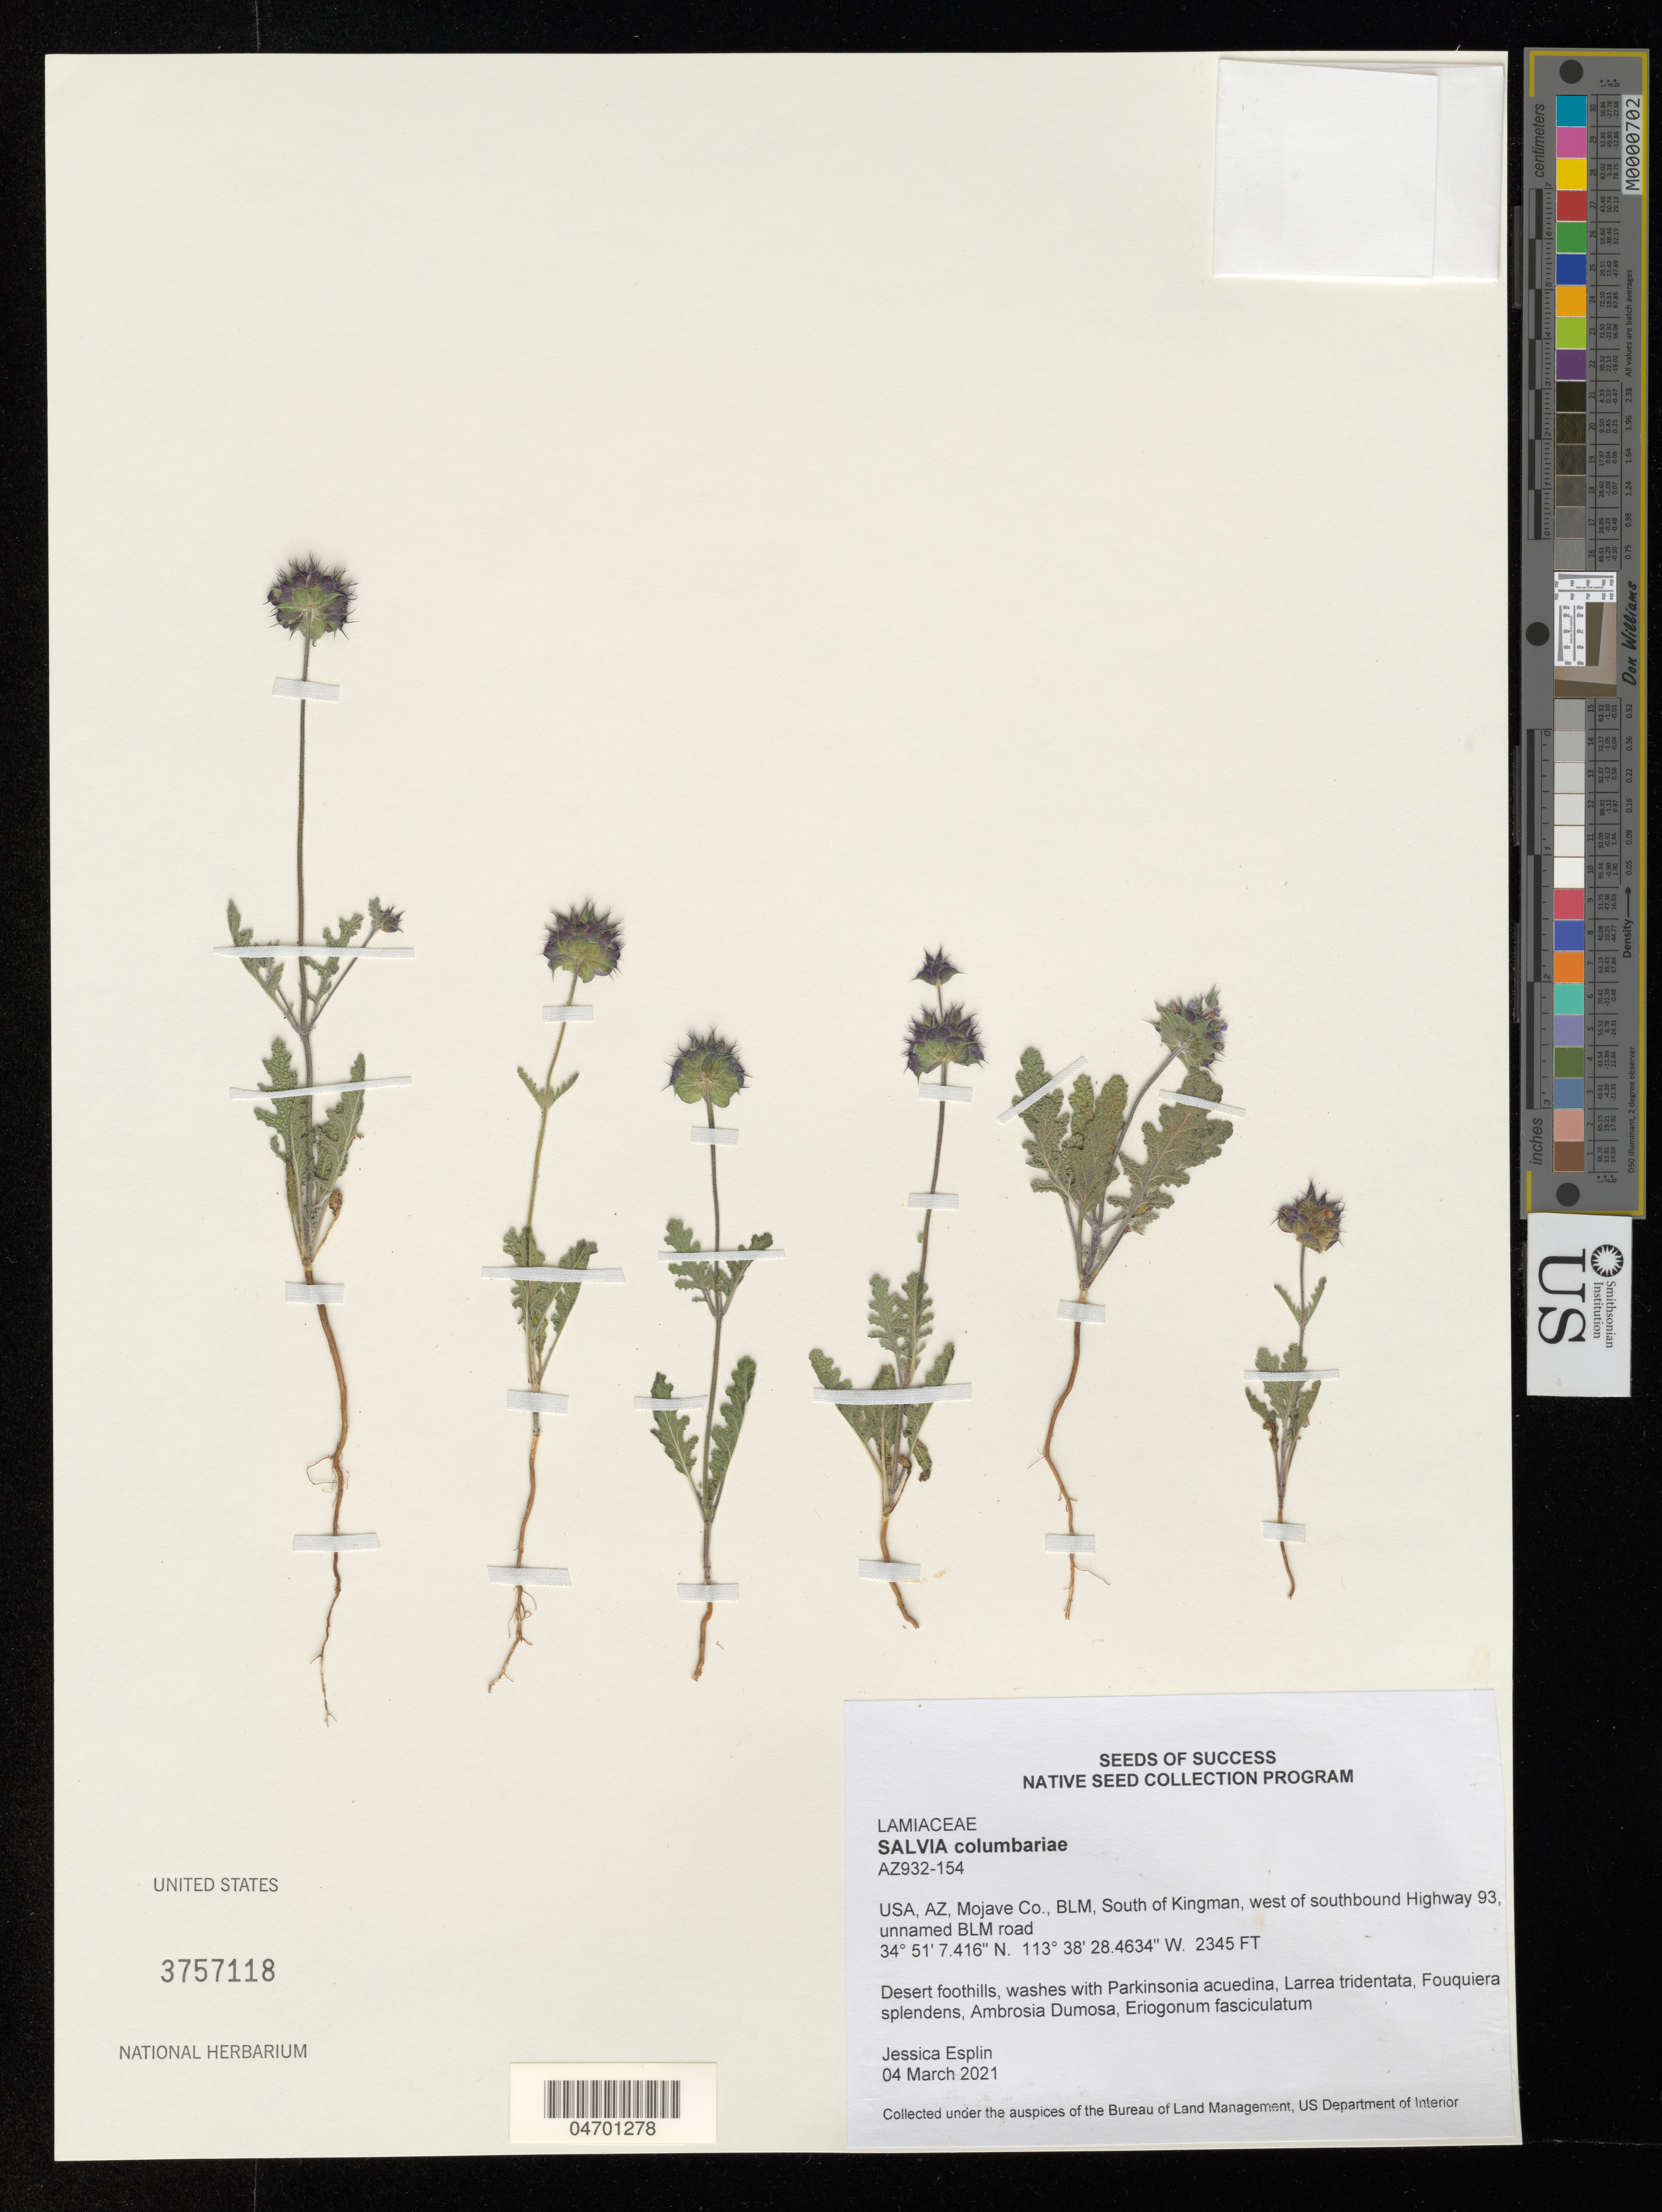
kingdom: Plantae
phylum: Tracheophyta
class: Magnoliopsida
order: Lamiales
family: Lamiaceae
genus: Salvia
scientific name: Salvia columbariae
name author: Benth.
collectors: A. Ron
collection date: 2021-03-04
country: United States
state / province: Arizona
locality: AZ, Mojave Co., BLM, South of Kingman, west of southbound Highway 93, unnamed BLM road.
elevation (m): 715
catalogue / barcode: US 3757118